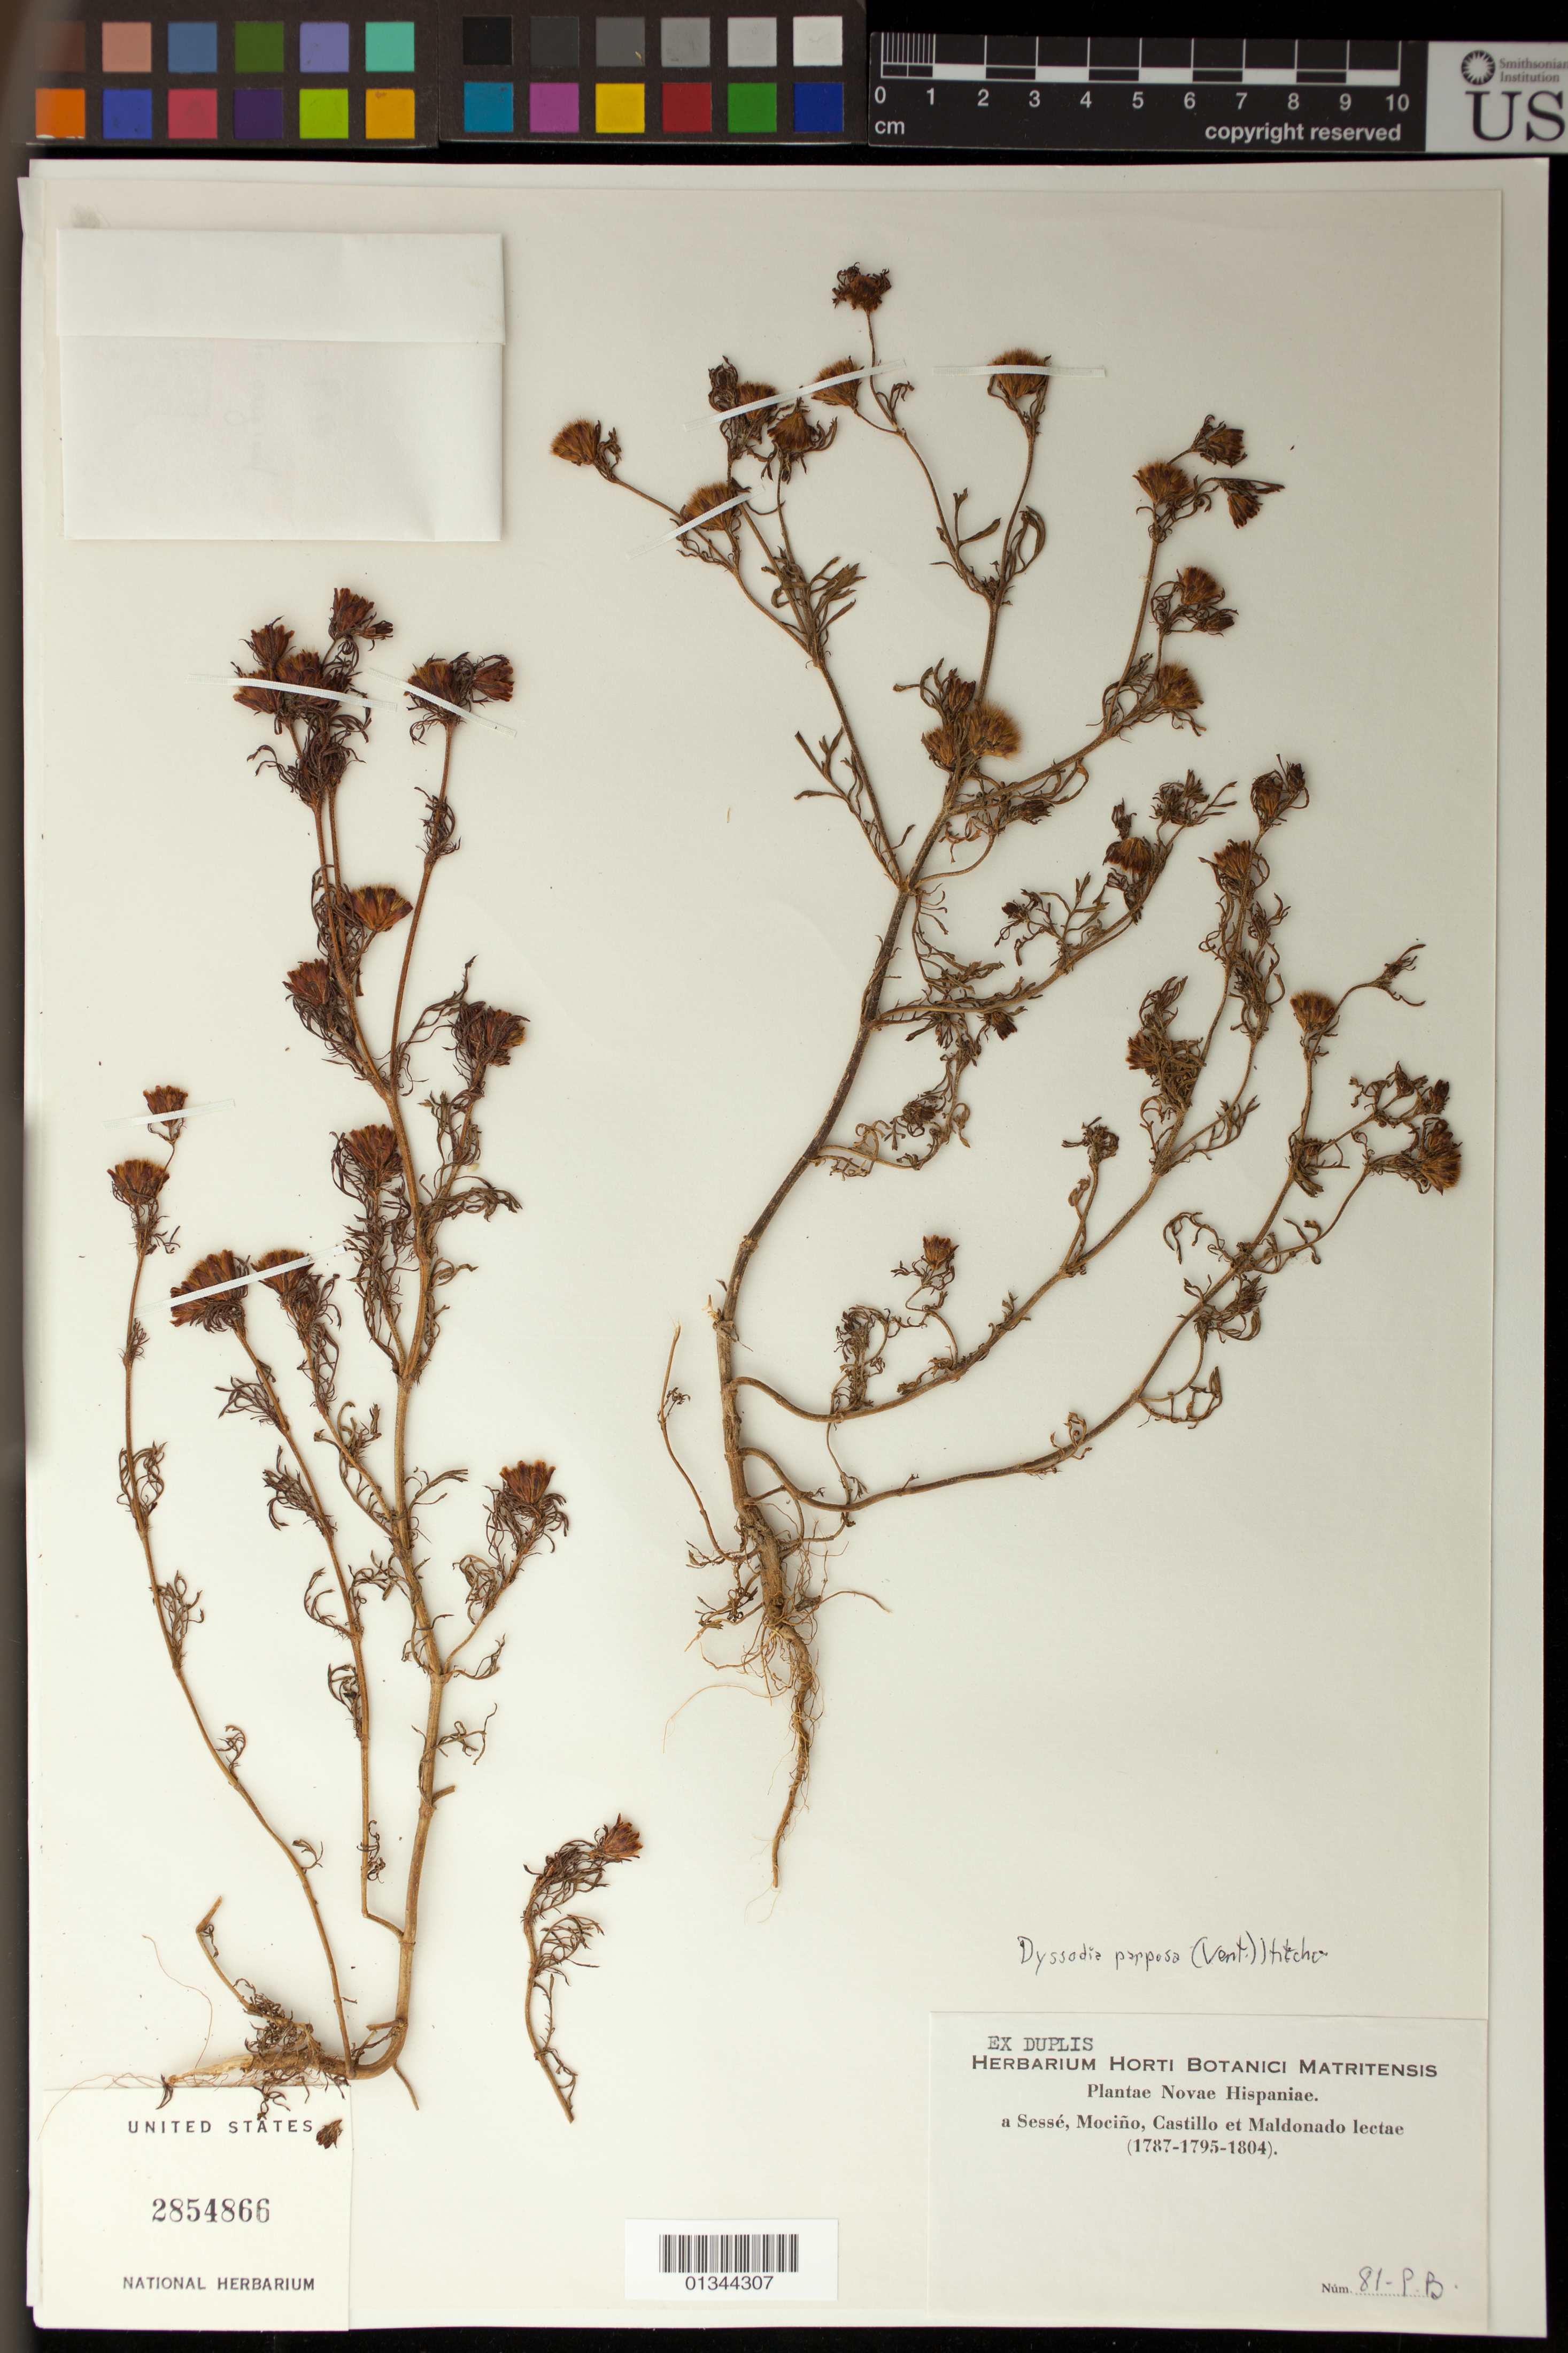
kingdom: Plantae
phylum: Tracheophyta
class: Magnoliopsida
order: Asterales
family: Asteraceae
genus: Dyssodia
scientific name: Dyssodia papposa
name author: (Vent.) Hitchc.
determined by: Robinson, Harold E., (US)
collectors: Sessé, --, Mociño, Castillo, -- & Maldonado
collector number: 81-P.B.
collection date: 1787/1804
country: Mexico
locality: Novae Hispaniae.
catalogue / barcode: US 2854866